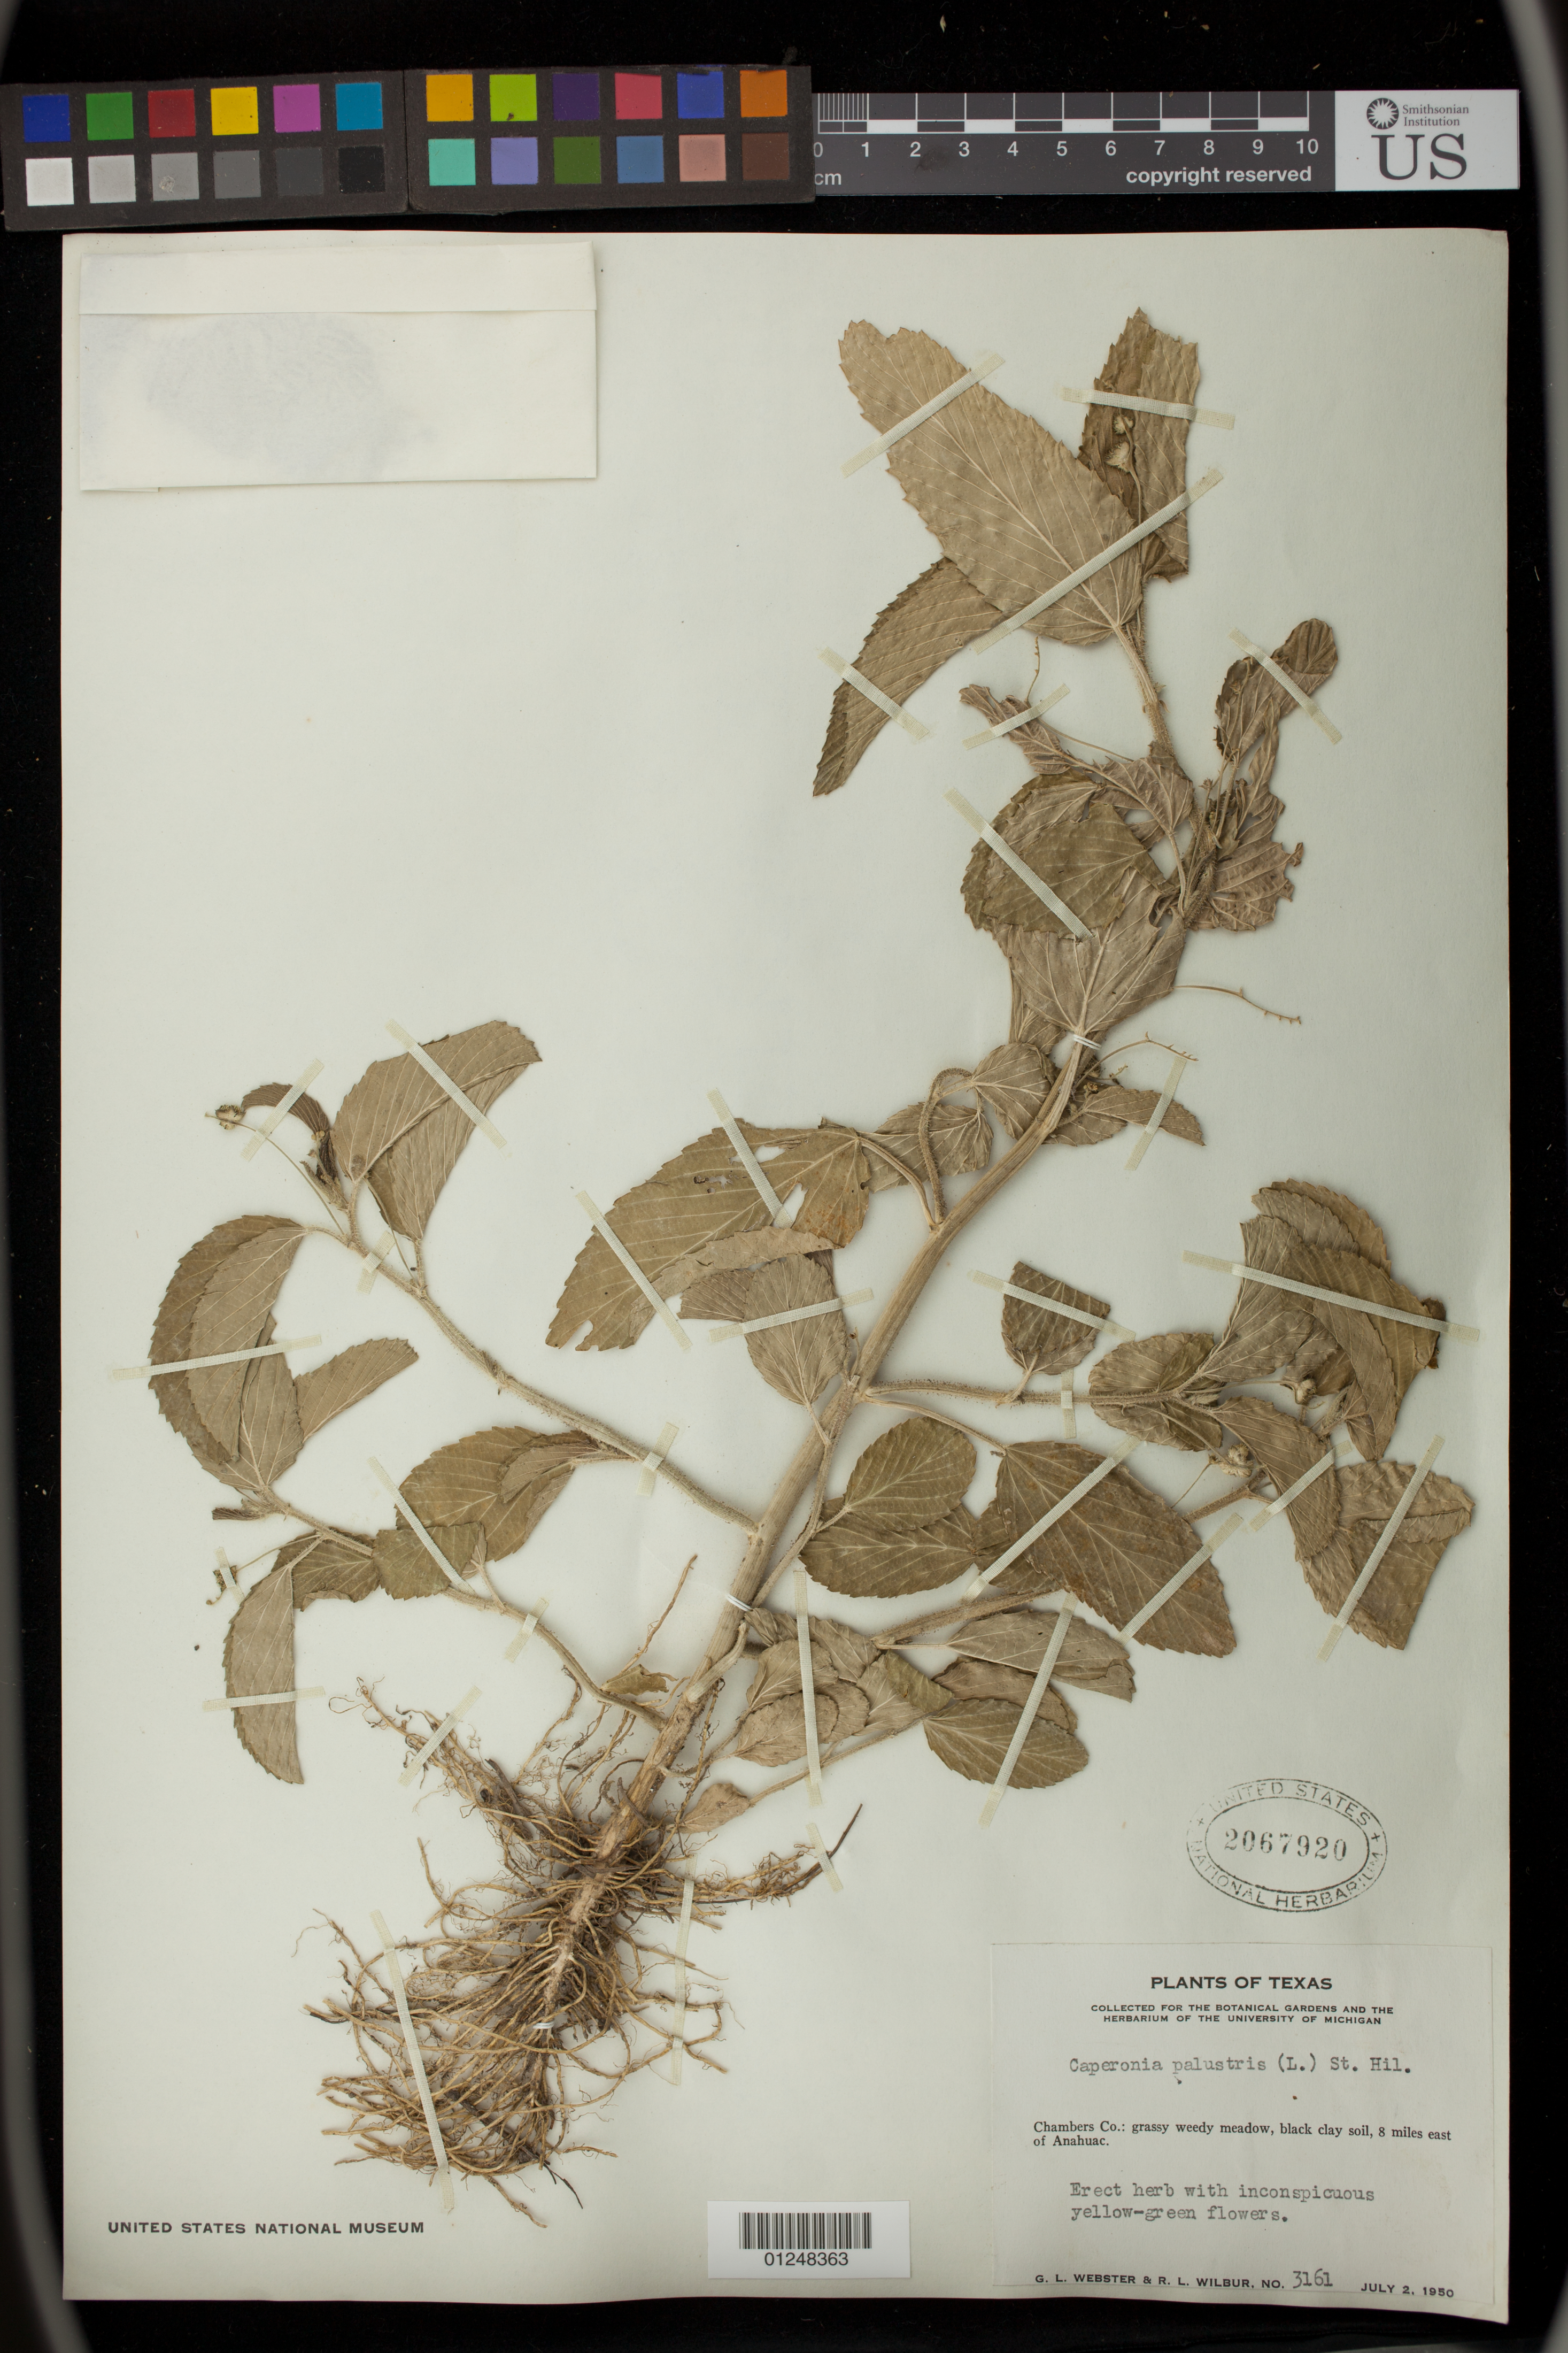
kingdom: Plantae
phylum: Tracheophyta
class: Magnoliopsida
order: Malpighiales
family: Euphorbiaceae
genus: Caperonia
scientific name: Caperonia castaneifolia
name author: (L.) A. St.-Hil.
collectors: G. L. Webster & R. L. Wilbur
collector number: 3161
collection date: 1950-07-02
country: United States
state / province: Texas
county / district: Chambers Co.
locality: grassy weedy meadow, black clay soil, 8 Miles East of Anahuac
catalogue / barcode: US 2067920